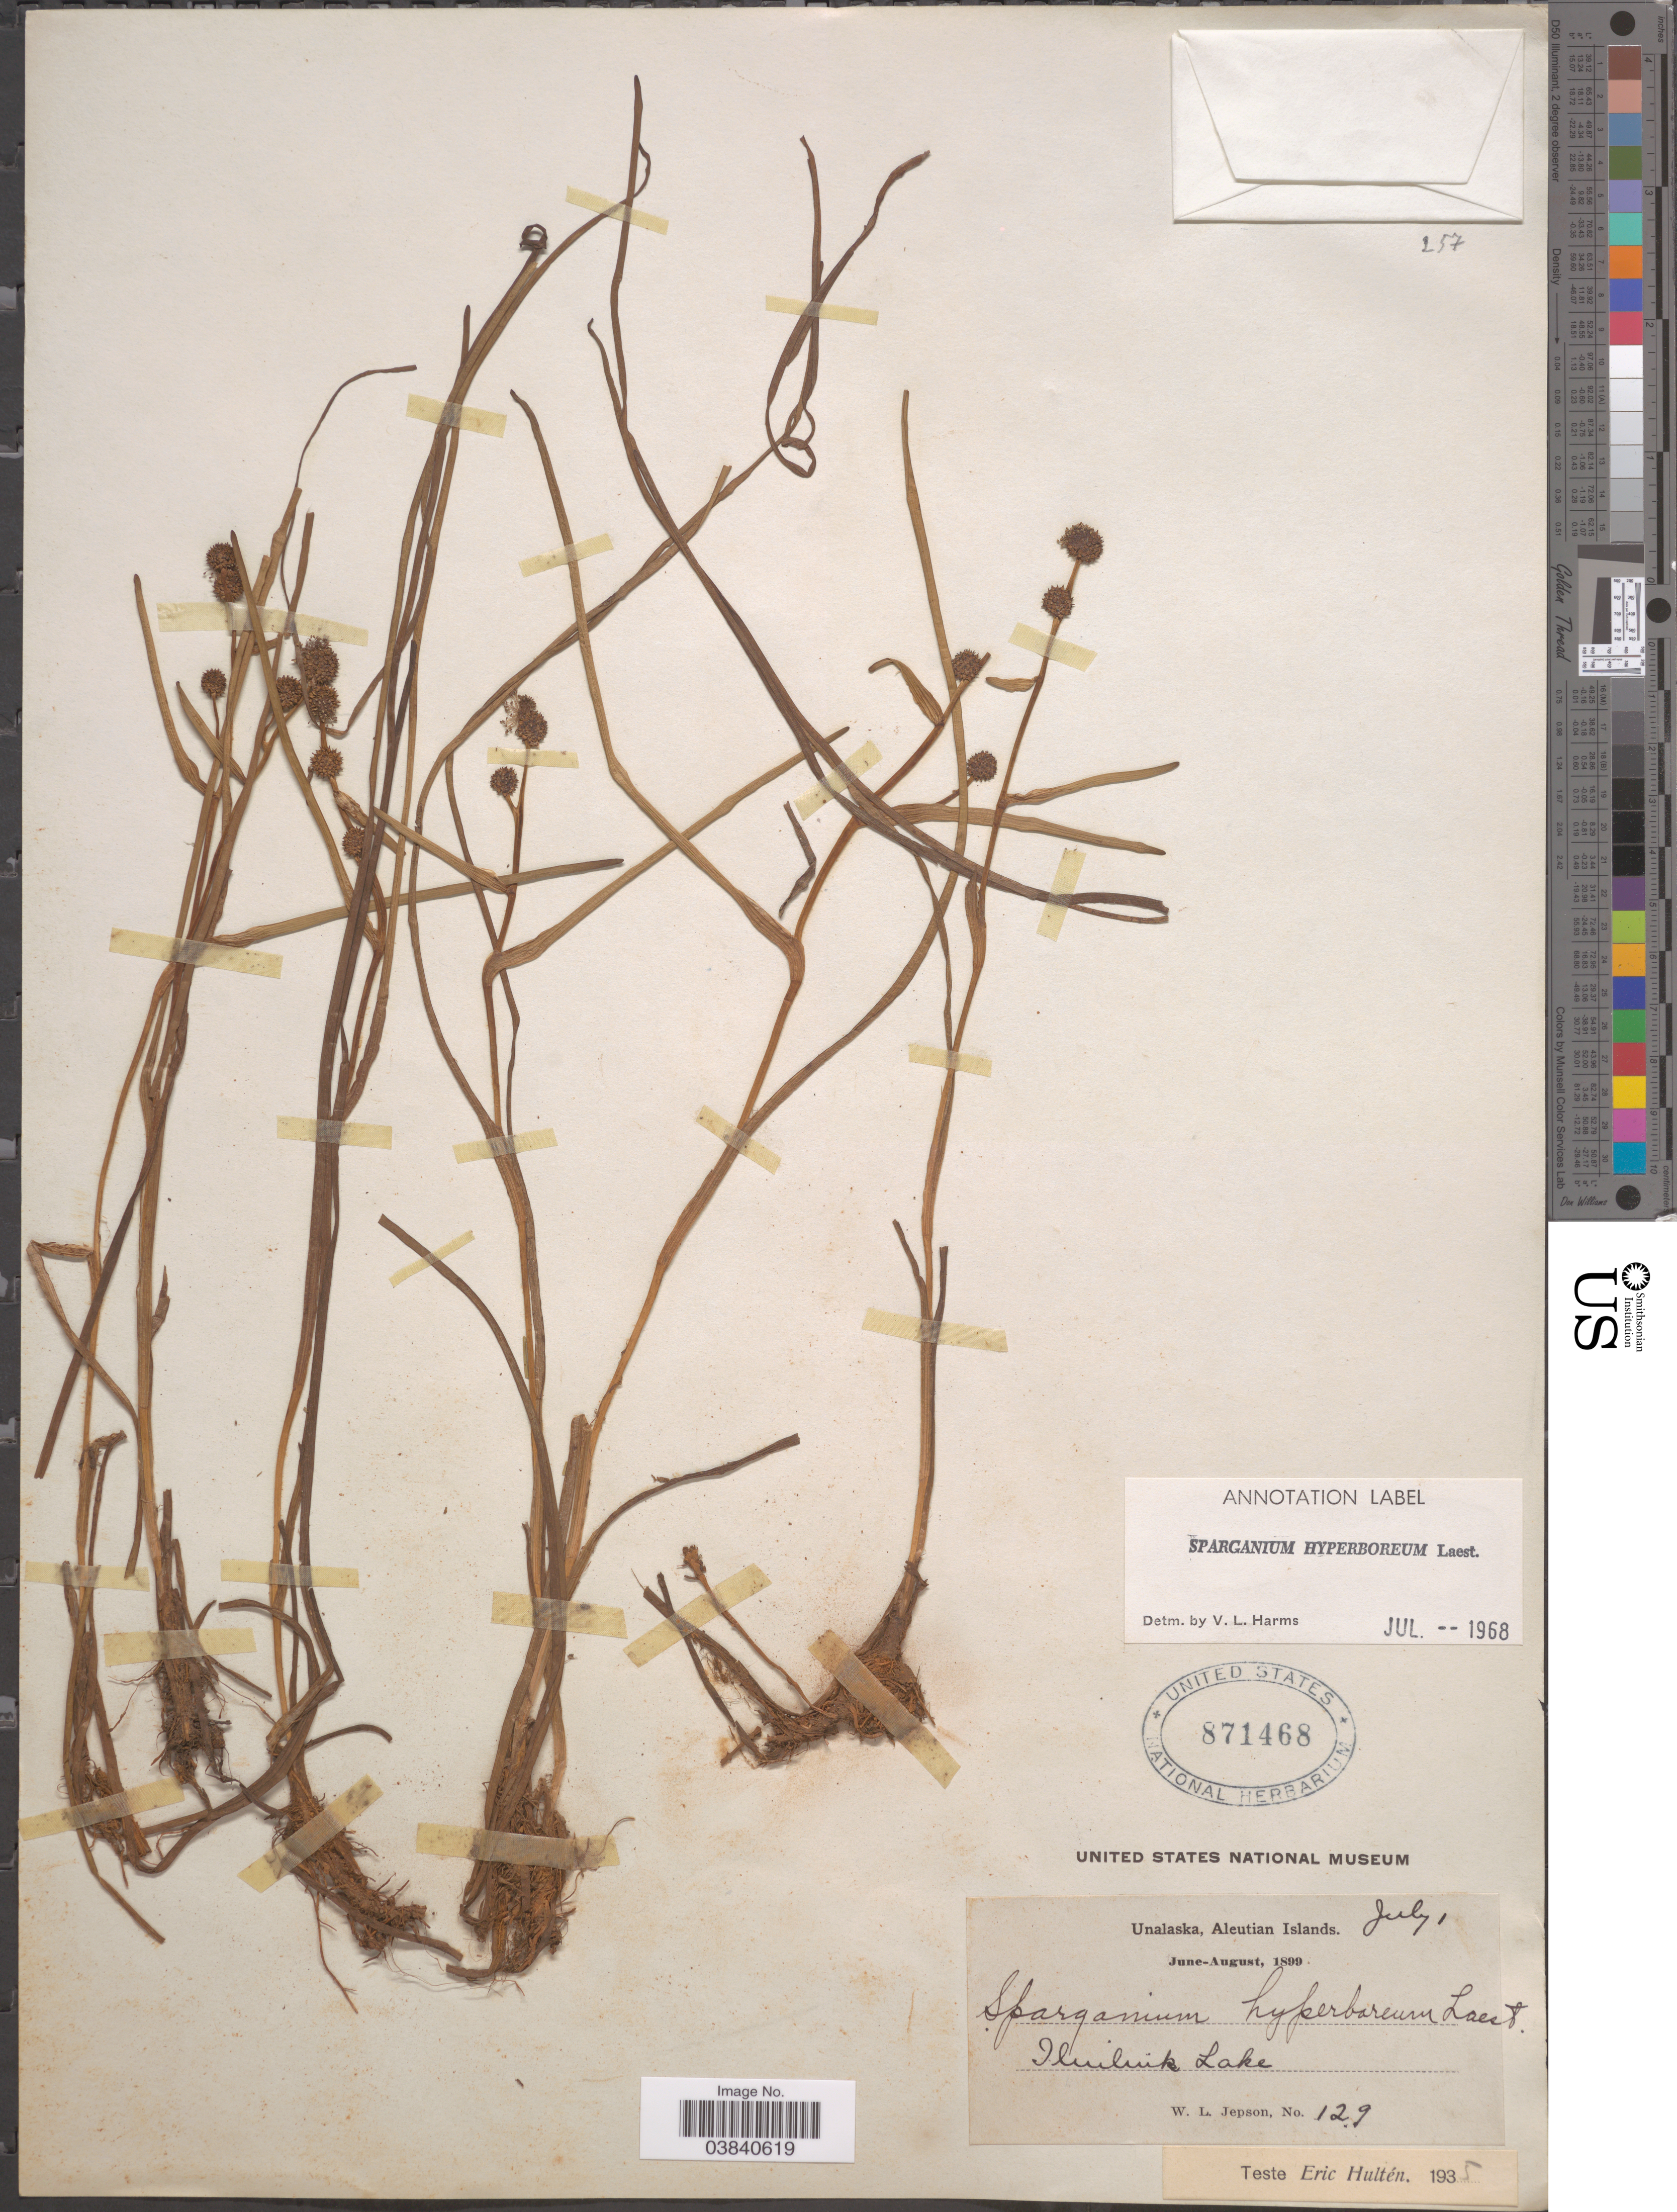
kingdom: Plantae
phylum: Tracheophyta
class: Liliopsida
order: Poales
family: Typhaceae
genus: Sparganium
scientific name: Sparganium hyperboreum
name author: Beurl. ex Laest.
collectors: W. L. Jepson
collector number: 129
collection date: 1899-06/1899-08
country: United States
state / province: Alaska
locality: Unalaska, Aleutian Islands. Iliuliuk Lake.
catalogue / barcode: US 871468